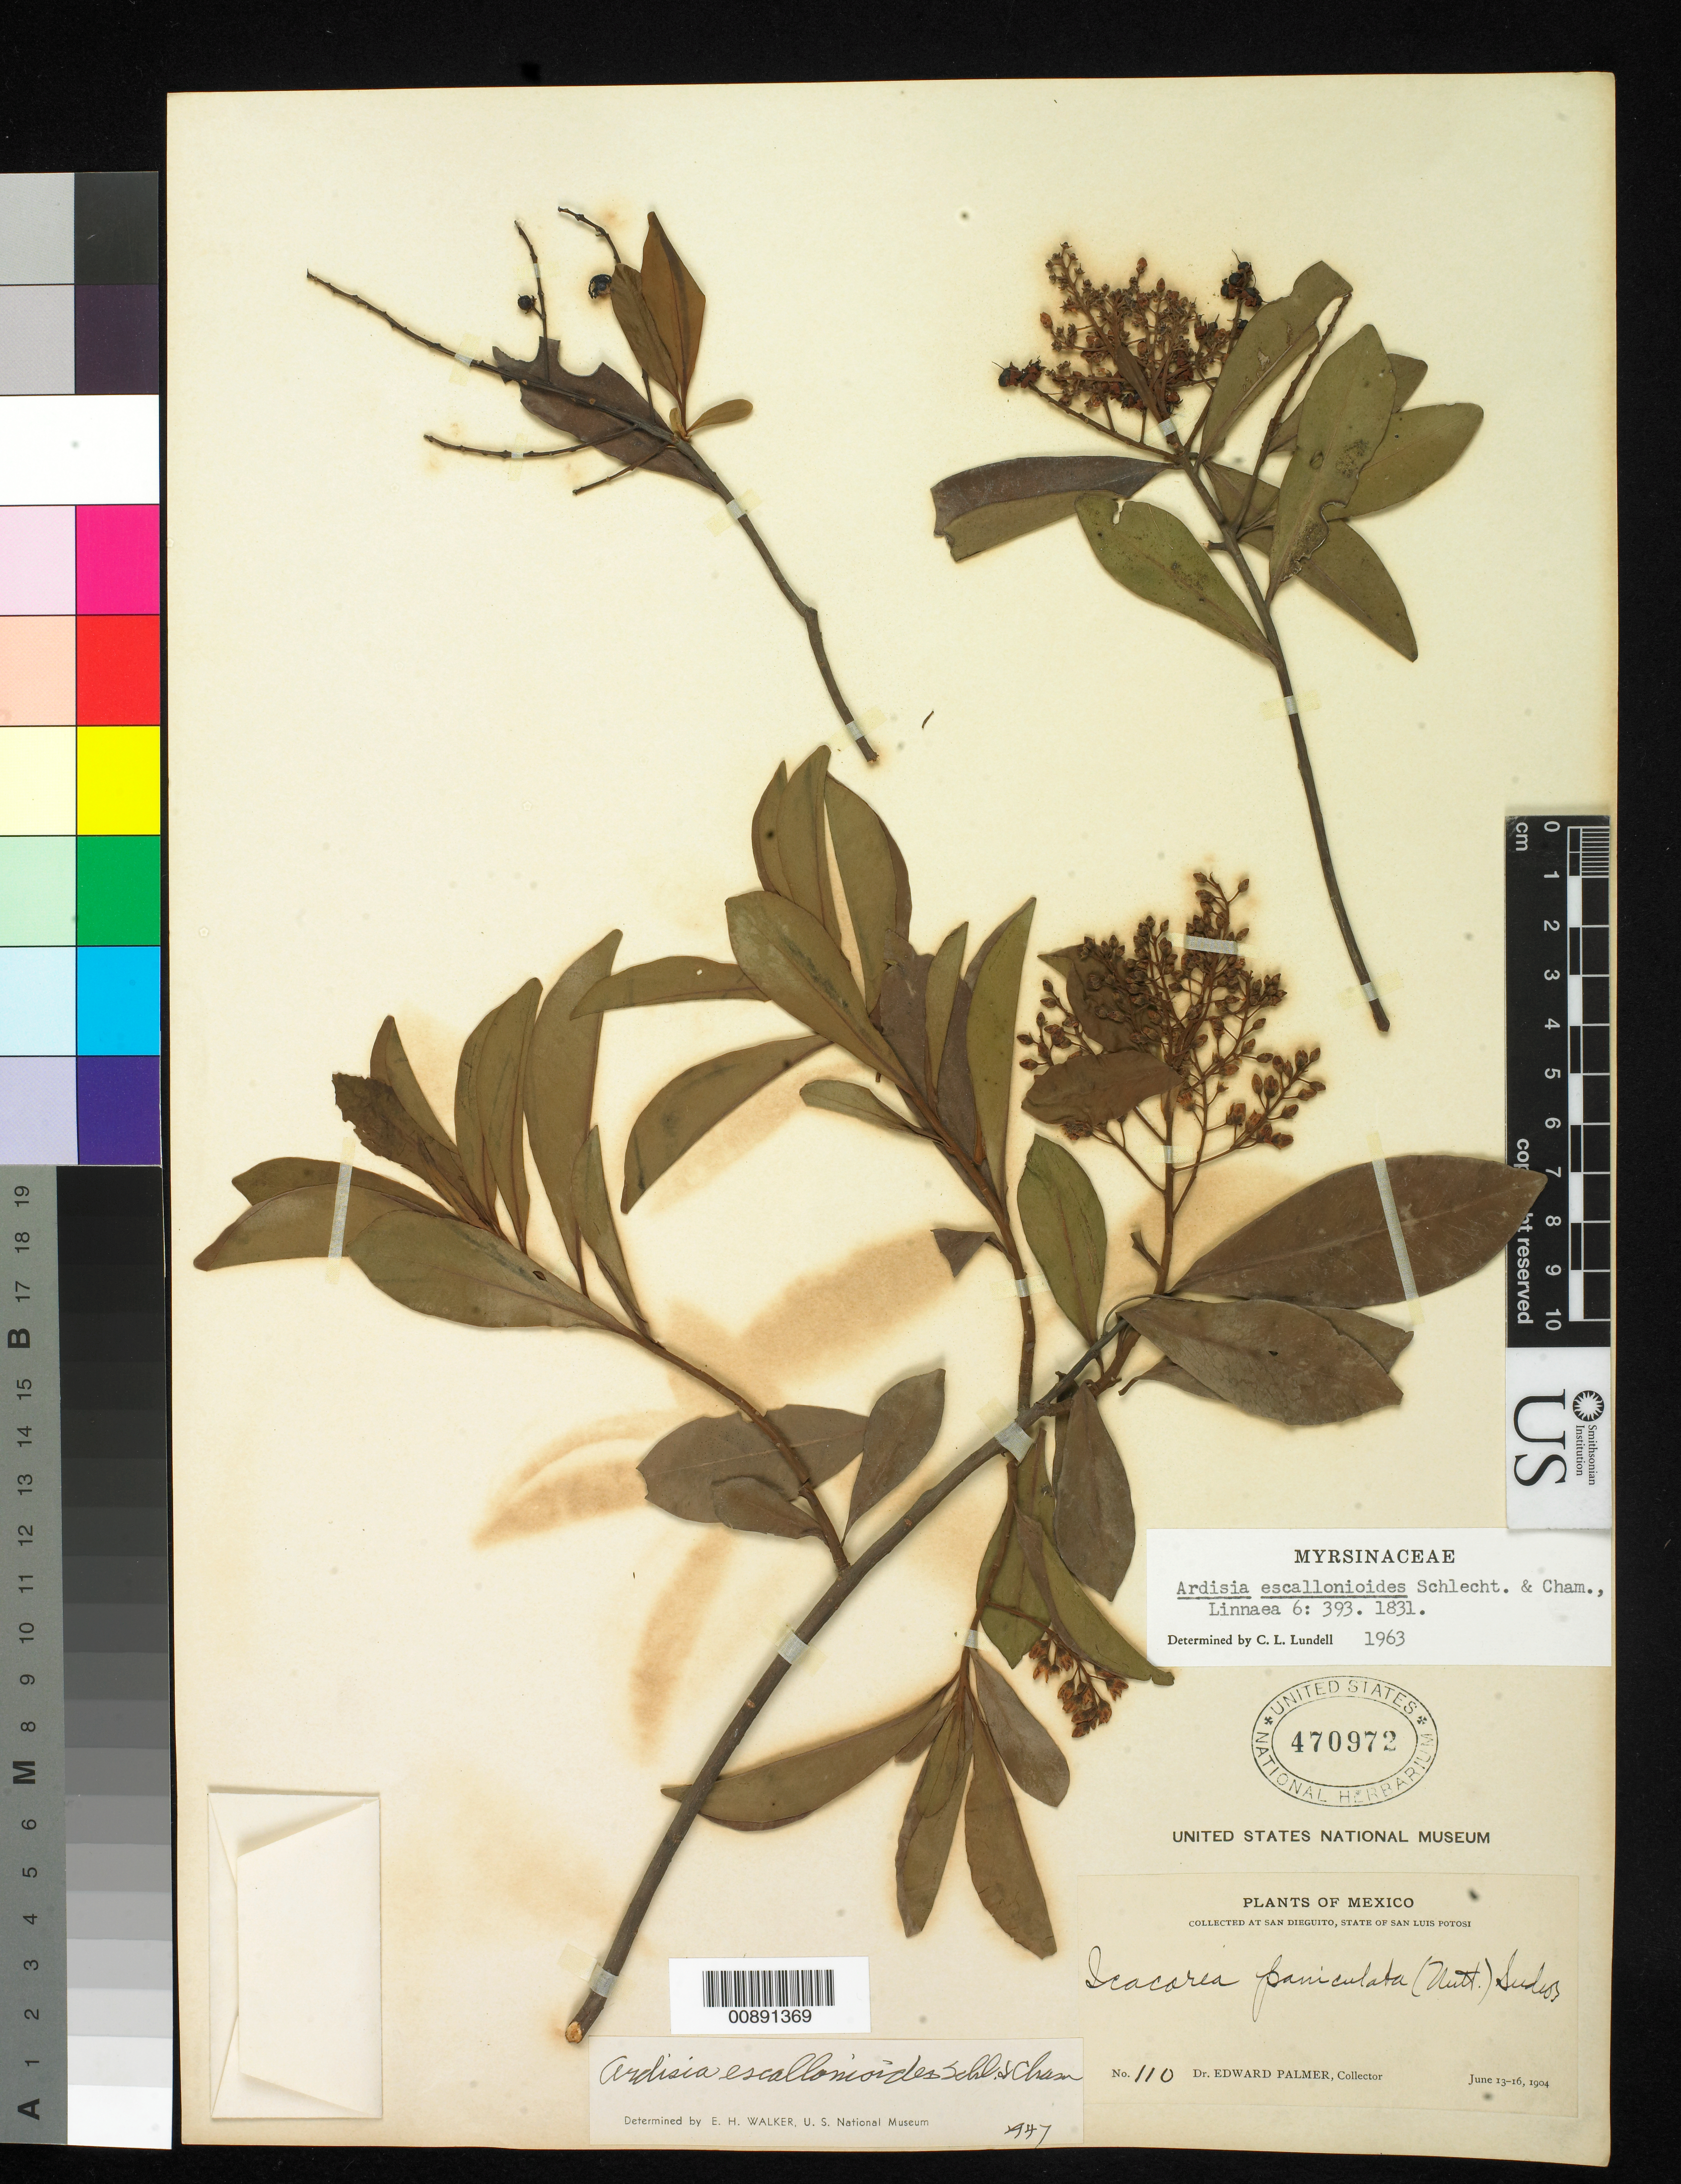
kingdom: Plantae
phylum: Tracheophyta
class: Magnoliopsida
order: Ericales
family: Primulaceae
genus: Ardisia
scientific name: Ardisia escallonioides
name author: Schltdl. & Cham.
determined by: Lundell, C. L.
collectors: E. Palmer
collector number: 110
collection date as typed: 13 Jun 1904 to 16 Jun 1904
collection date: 1904-06-13/1904-06-16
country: Mexico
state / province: San Luis Potosí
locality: San Dieguito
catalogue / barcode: US 470972